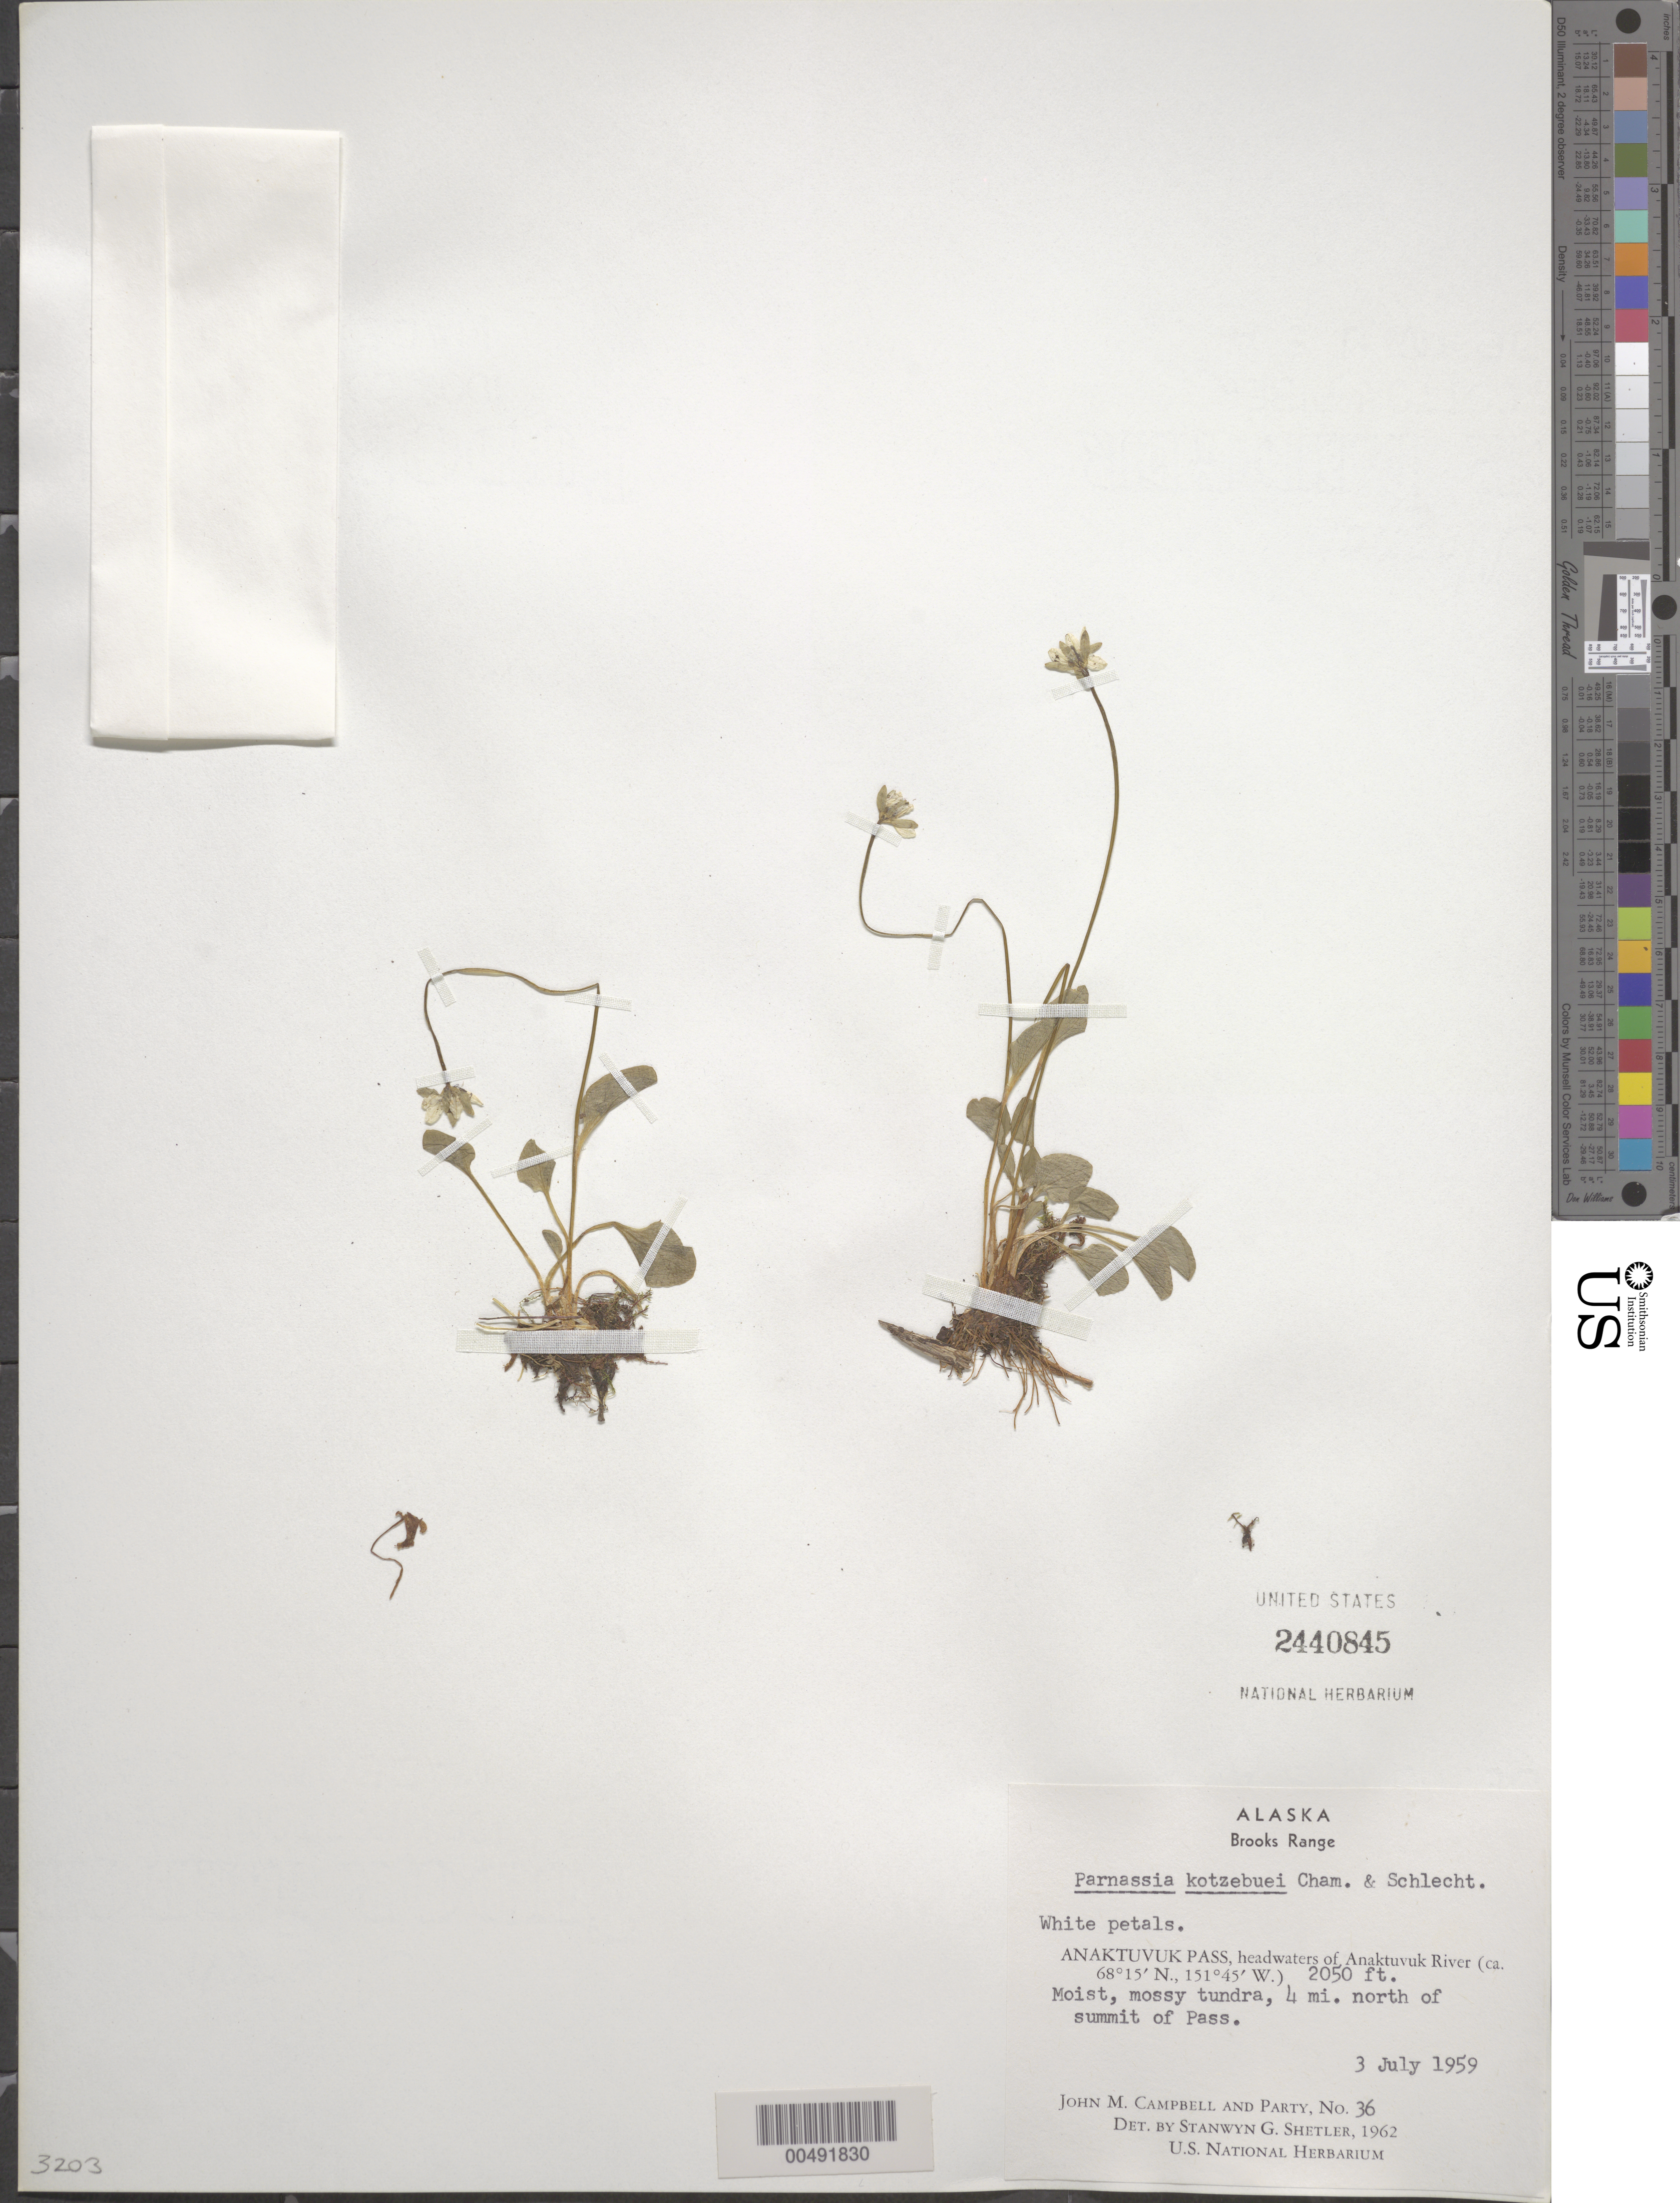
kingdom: Plantae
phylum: Tracheophyta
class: Magnoliopsida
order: Celastrales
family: Parnassiaceae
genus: Parnassia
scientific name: Parnassia kotzebuei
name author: Cham. ex Spreng.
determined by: Shetler, Stanwyn G., (US), NMNH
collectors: J. M. Campbell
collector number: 36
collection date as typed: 03 Jul 1959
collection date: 1959-07-03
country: United States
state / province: Alaska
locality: Brooks Range, 4 mi. N of summit of Anaktuvuk Pass, headwaters of Anaktuvuk River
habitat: moist, mossy tundra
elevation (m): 625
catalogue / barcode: US 2440845